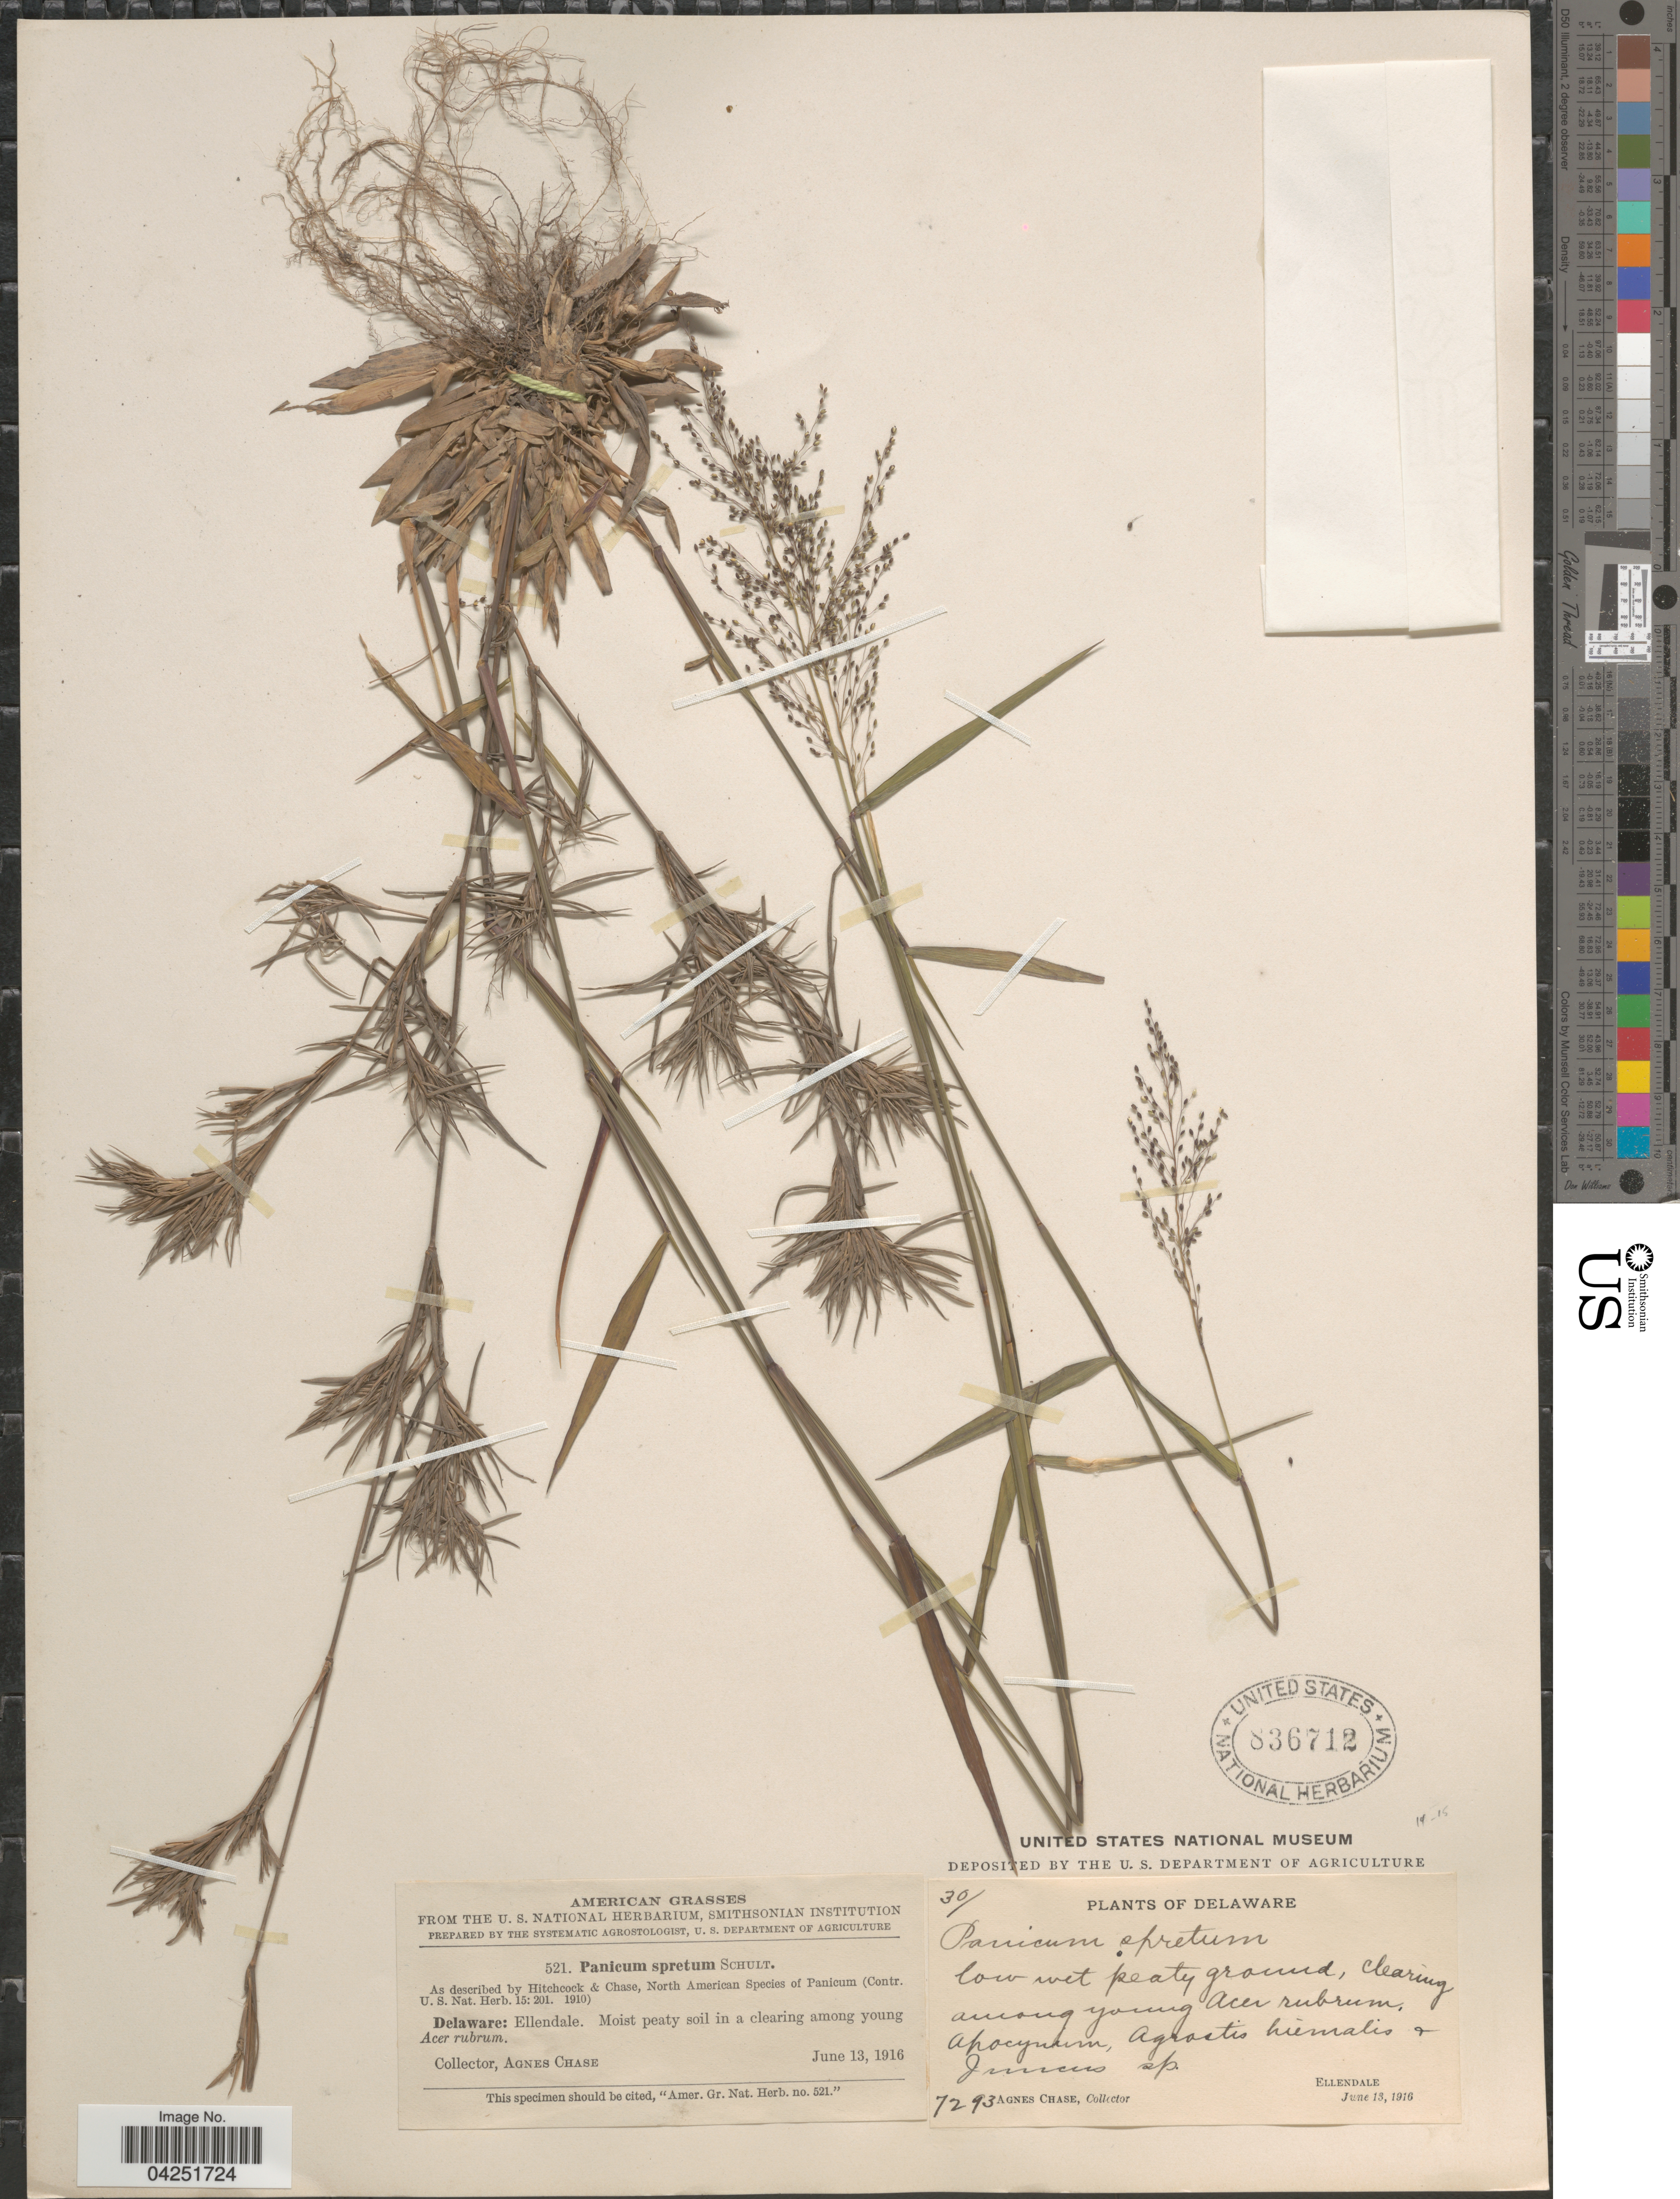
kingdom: Plantae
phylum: Tracheophyta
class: Liliopsida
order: Poales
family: Poaceae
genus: Dichanthelium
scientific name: Dichanthelium acuminatum var. densiflorum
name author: (Rand & Redfield) Gould & C.A. Clark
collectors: A. Chase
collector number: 7293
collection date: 1916-06-13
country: United States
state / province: Delaware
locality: Ellendale.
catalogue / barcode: US 836712